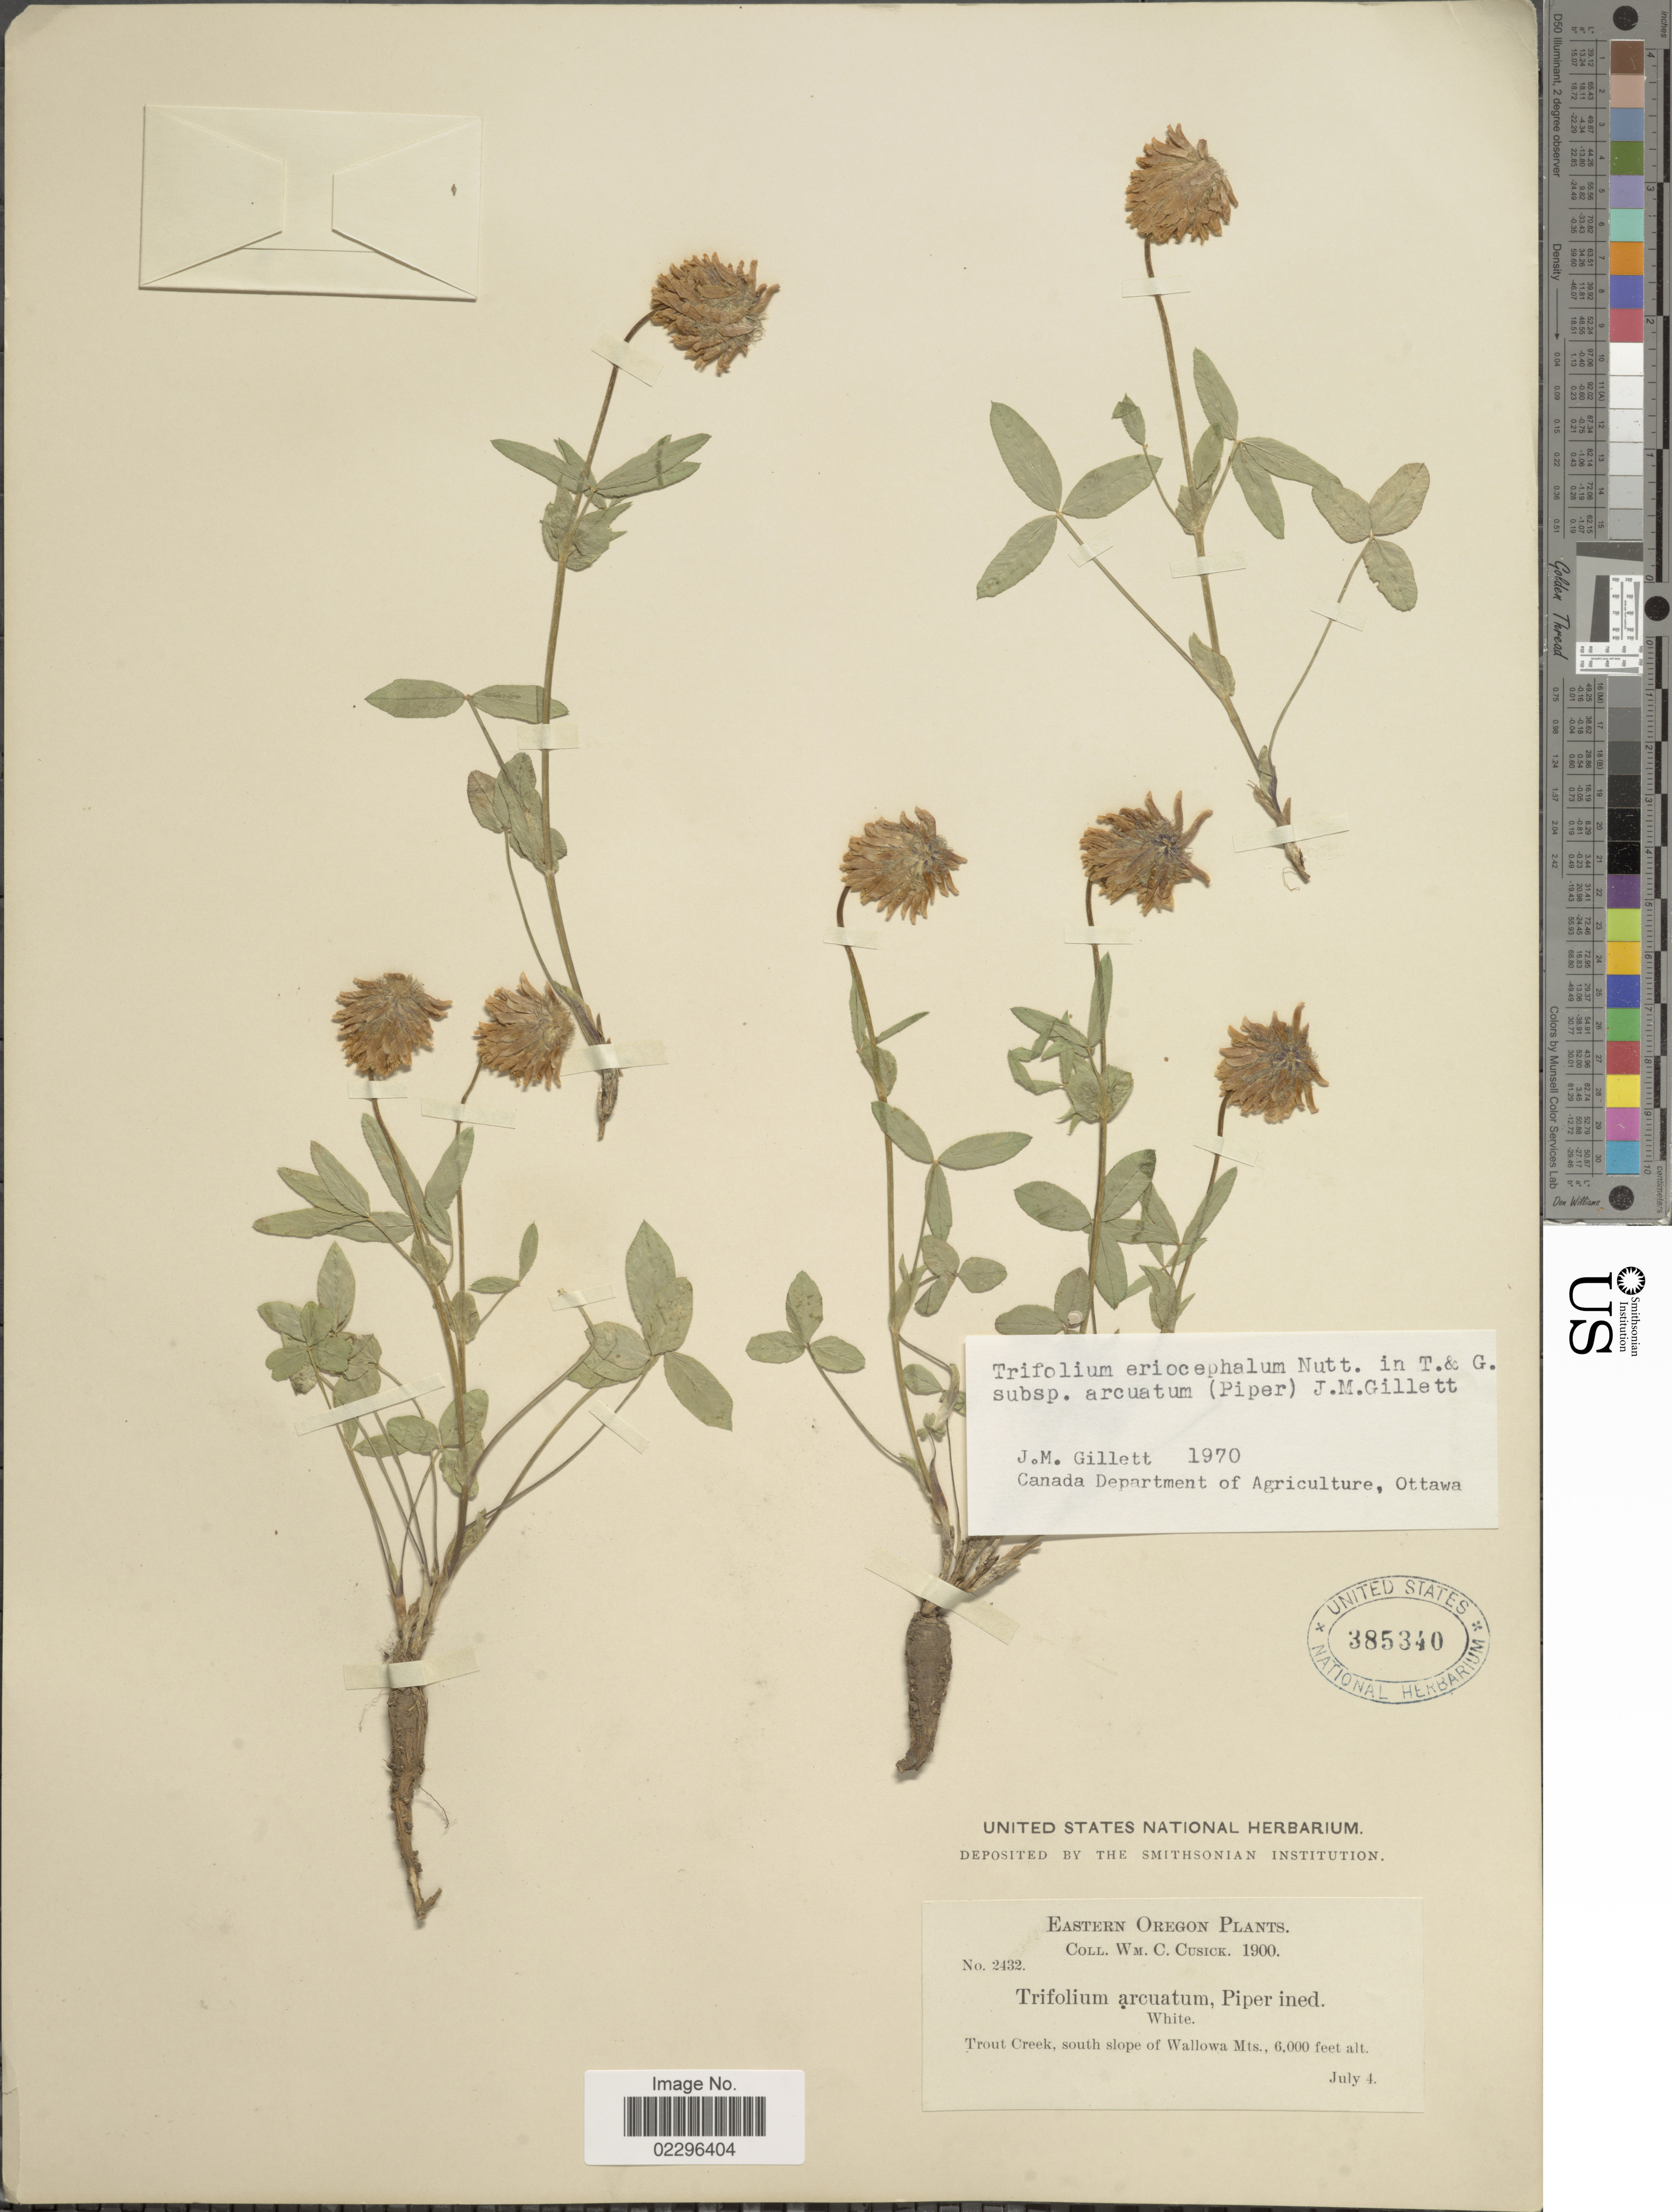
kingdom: Plantae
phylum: Tracheophyta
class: Magnoliopsida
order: Fabales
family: Fabaceae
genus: Trifolium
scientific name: Trifolium eriocephalum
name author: Nutt.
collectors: W. C. Cusick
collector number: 2432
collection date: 1900-07-04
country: United States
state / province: Oregon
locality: Eastern Oregon. Trout Creek, south slope of Wallowa Mts.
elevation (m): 1829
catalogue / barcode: US 385340